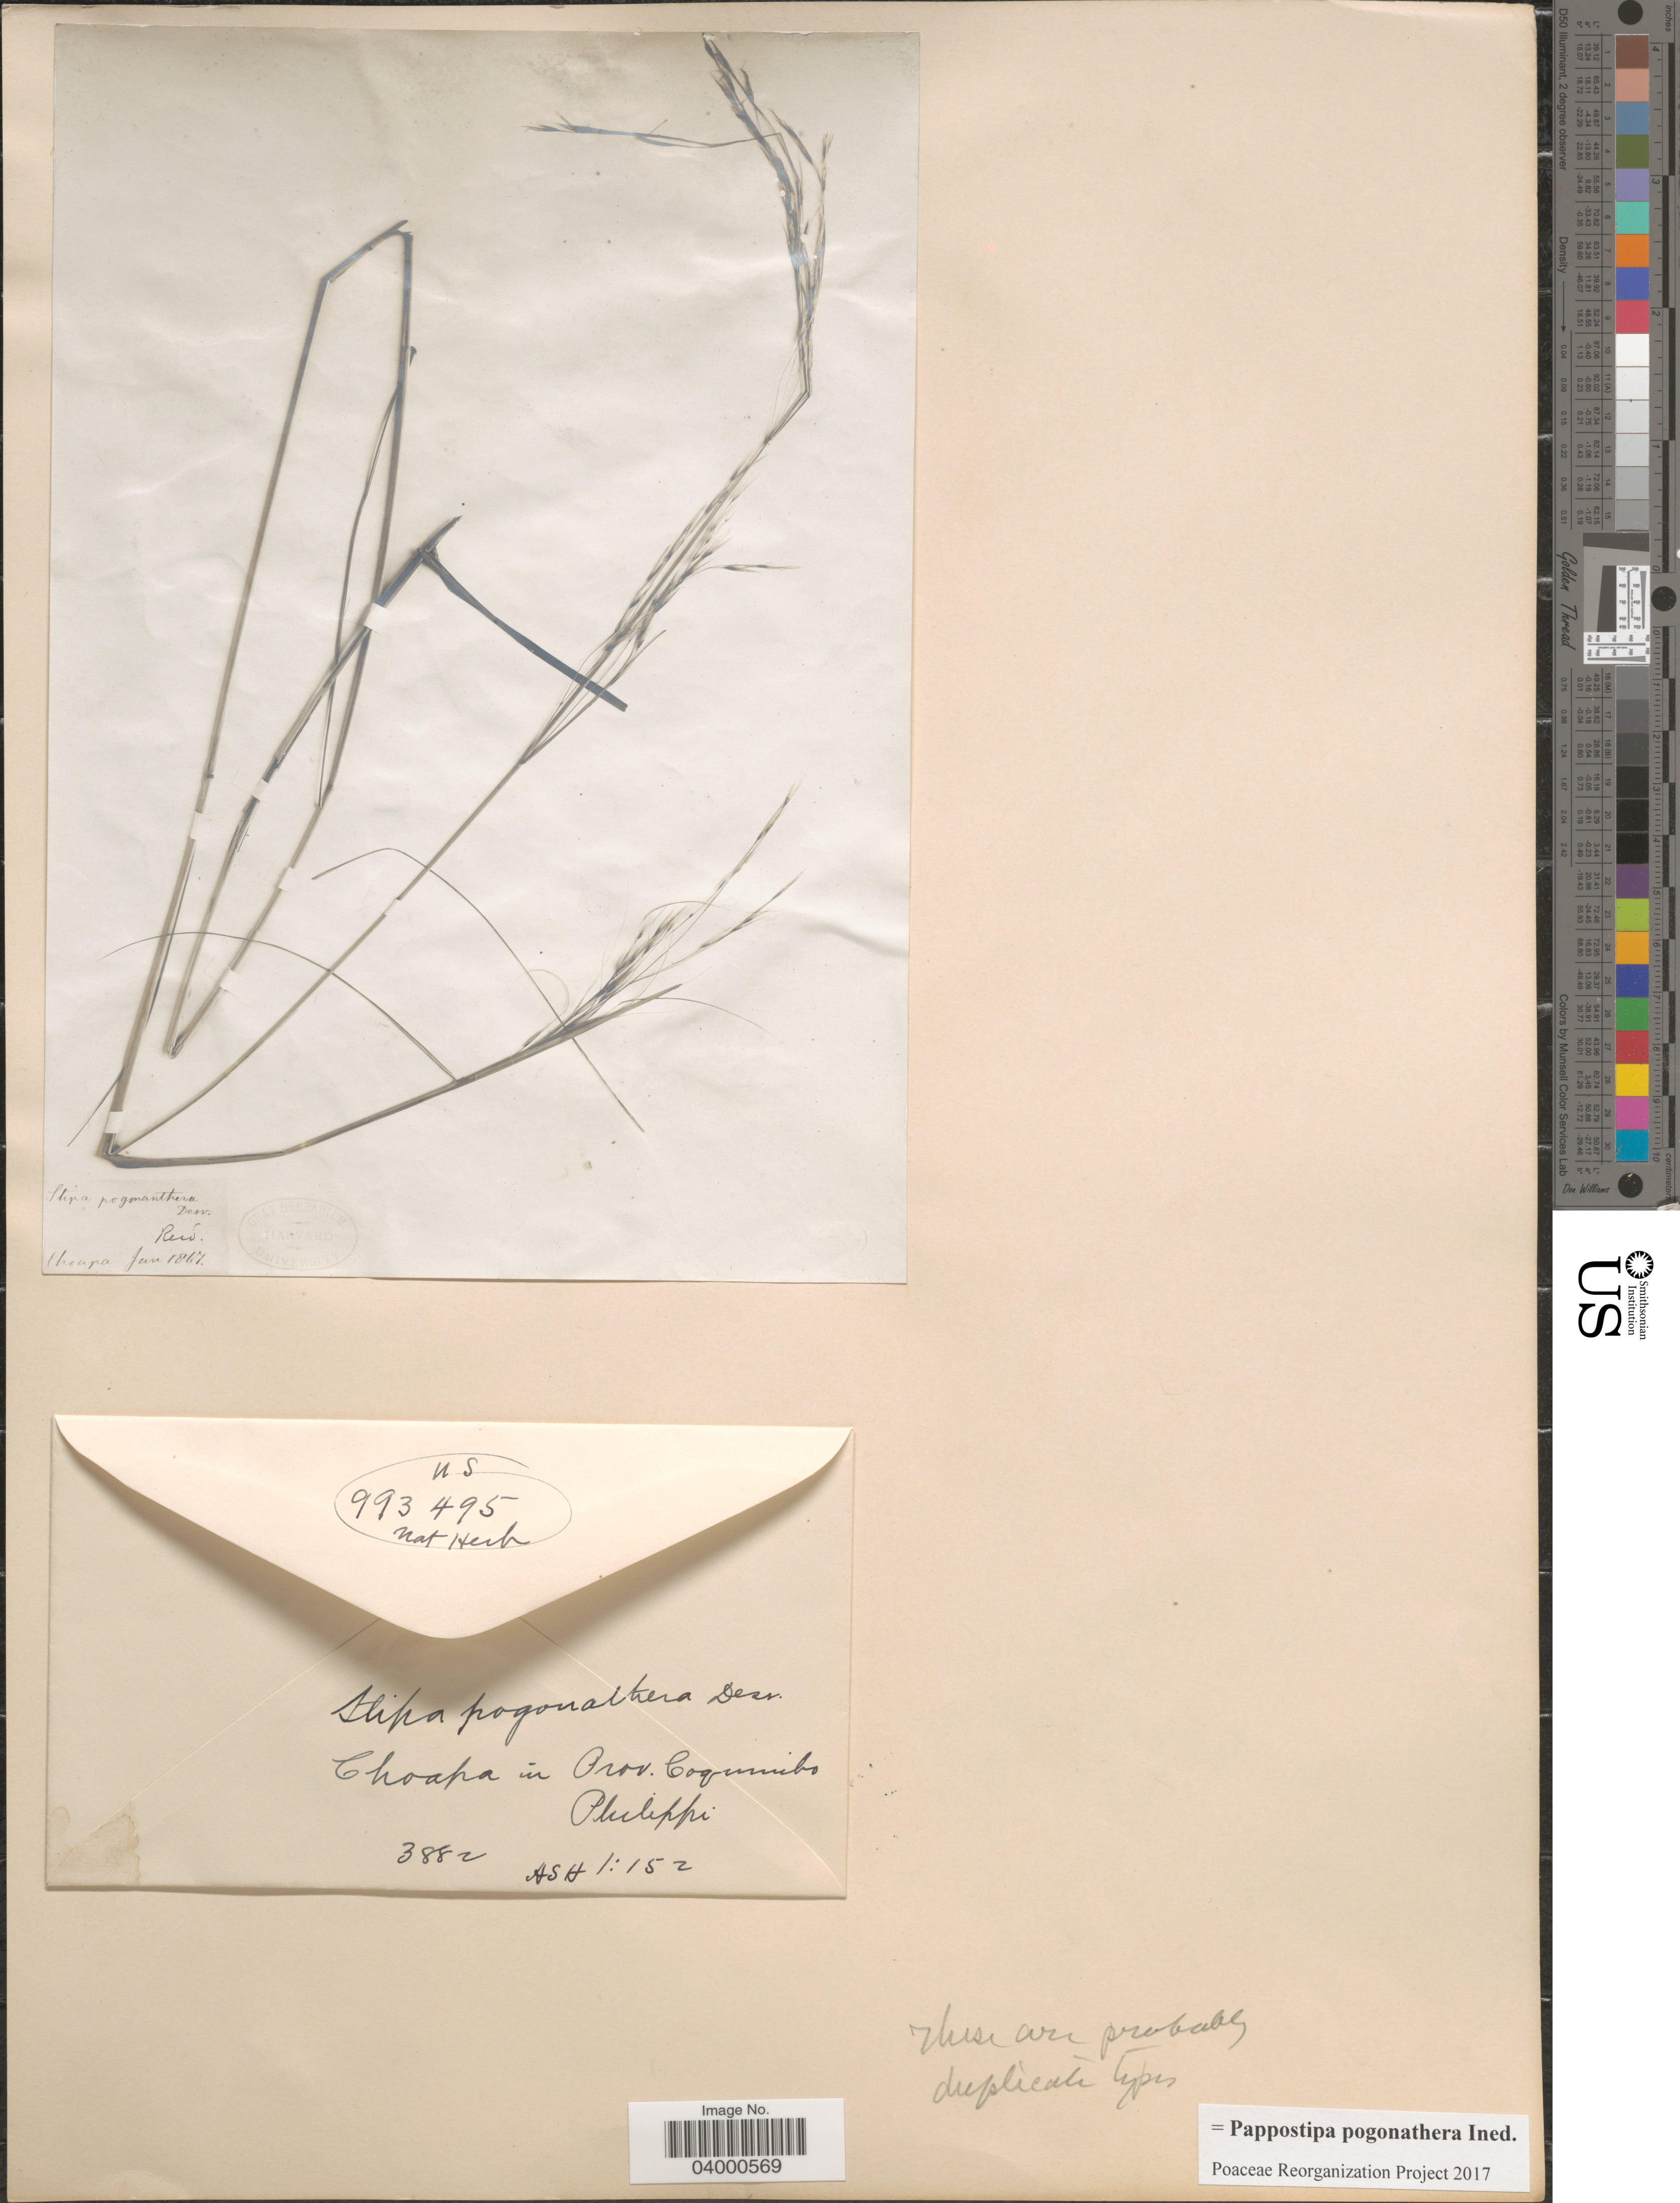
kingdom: Plantae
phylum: Tracheophyta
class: Liliopsida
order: Poales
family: Poaceae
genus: Pappostipa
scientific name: Pappostipa pogonathera ined.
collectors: -. Philippi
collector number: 3882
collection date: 1867-01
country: Chile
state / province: Coquimbo (IV)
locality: Choapa in Prov. Coquimbo.